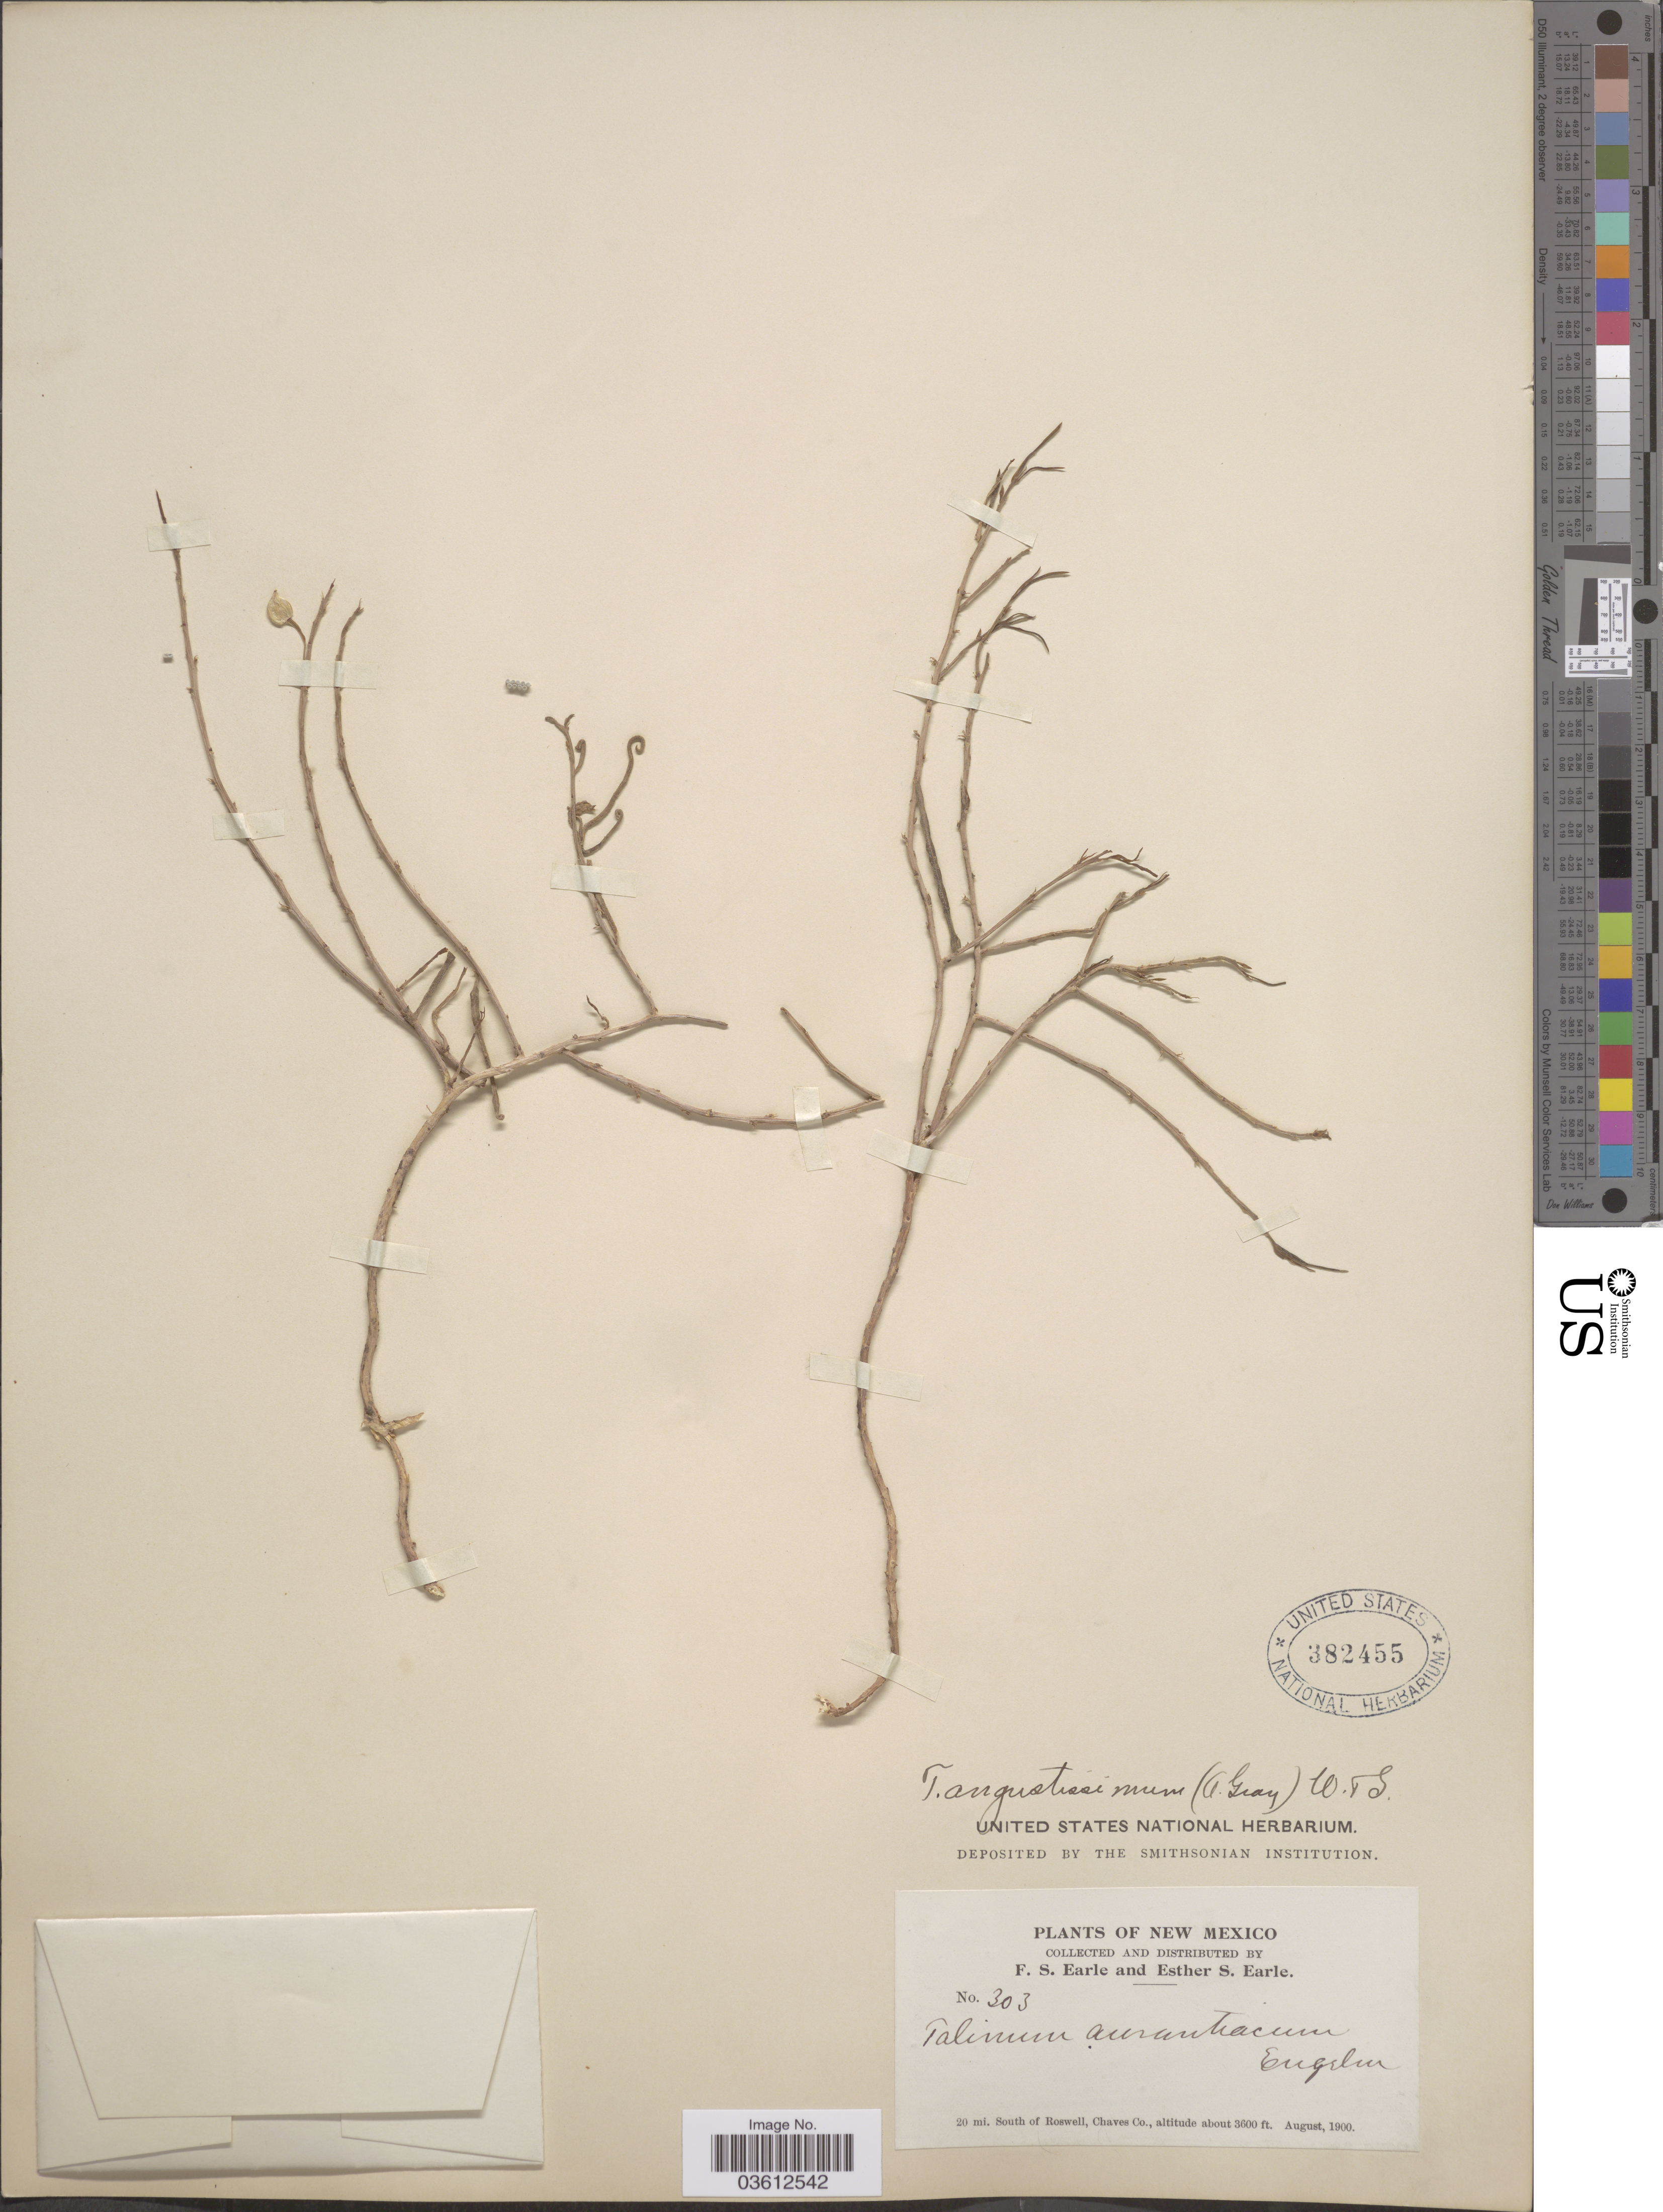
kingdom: Plantae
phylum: Tracheophyta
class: Magnoliopsida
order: Caryophyllales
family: Talinaceae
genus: Talinum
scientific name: Talinum angustissimum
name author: (Engelm.) Wooton & Standl.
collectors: F. S. Earle & E. S. Earle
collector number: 303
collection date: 1900-08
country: United States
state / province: New Mexico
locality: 20 mi. South of Roswell, Chaves Co.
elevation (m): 1097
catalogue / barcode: US 382455